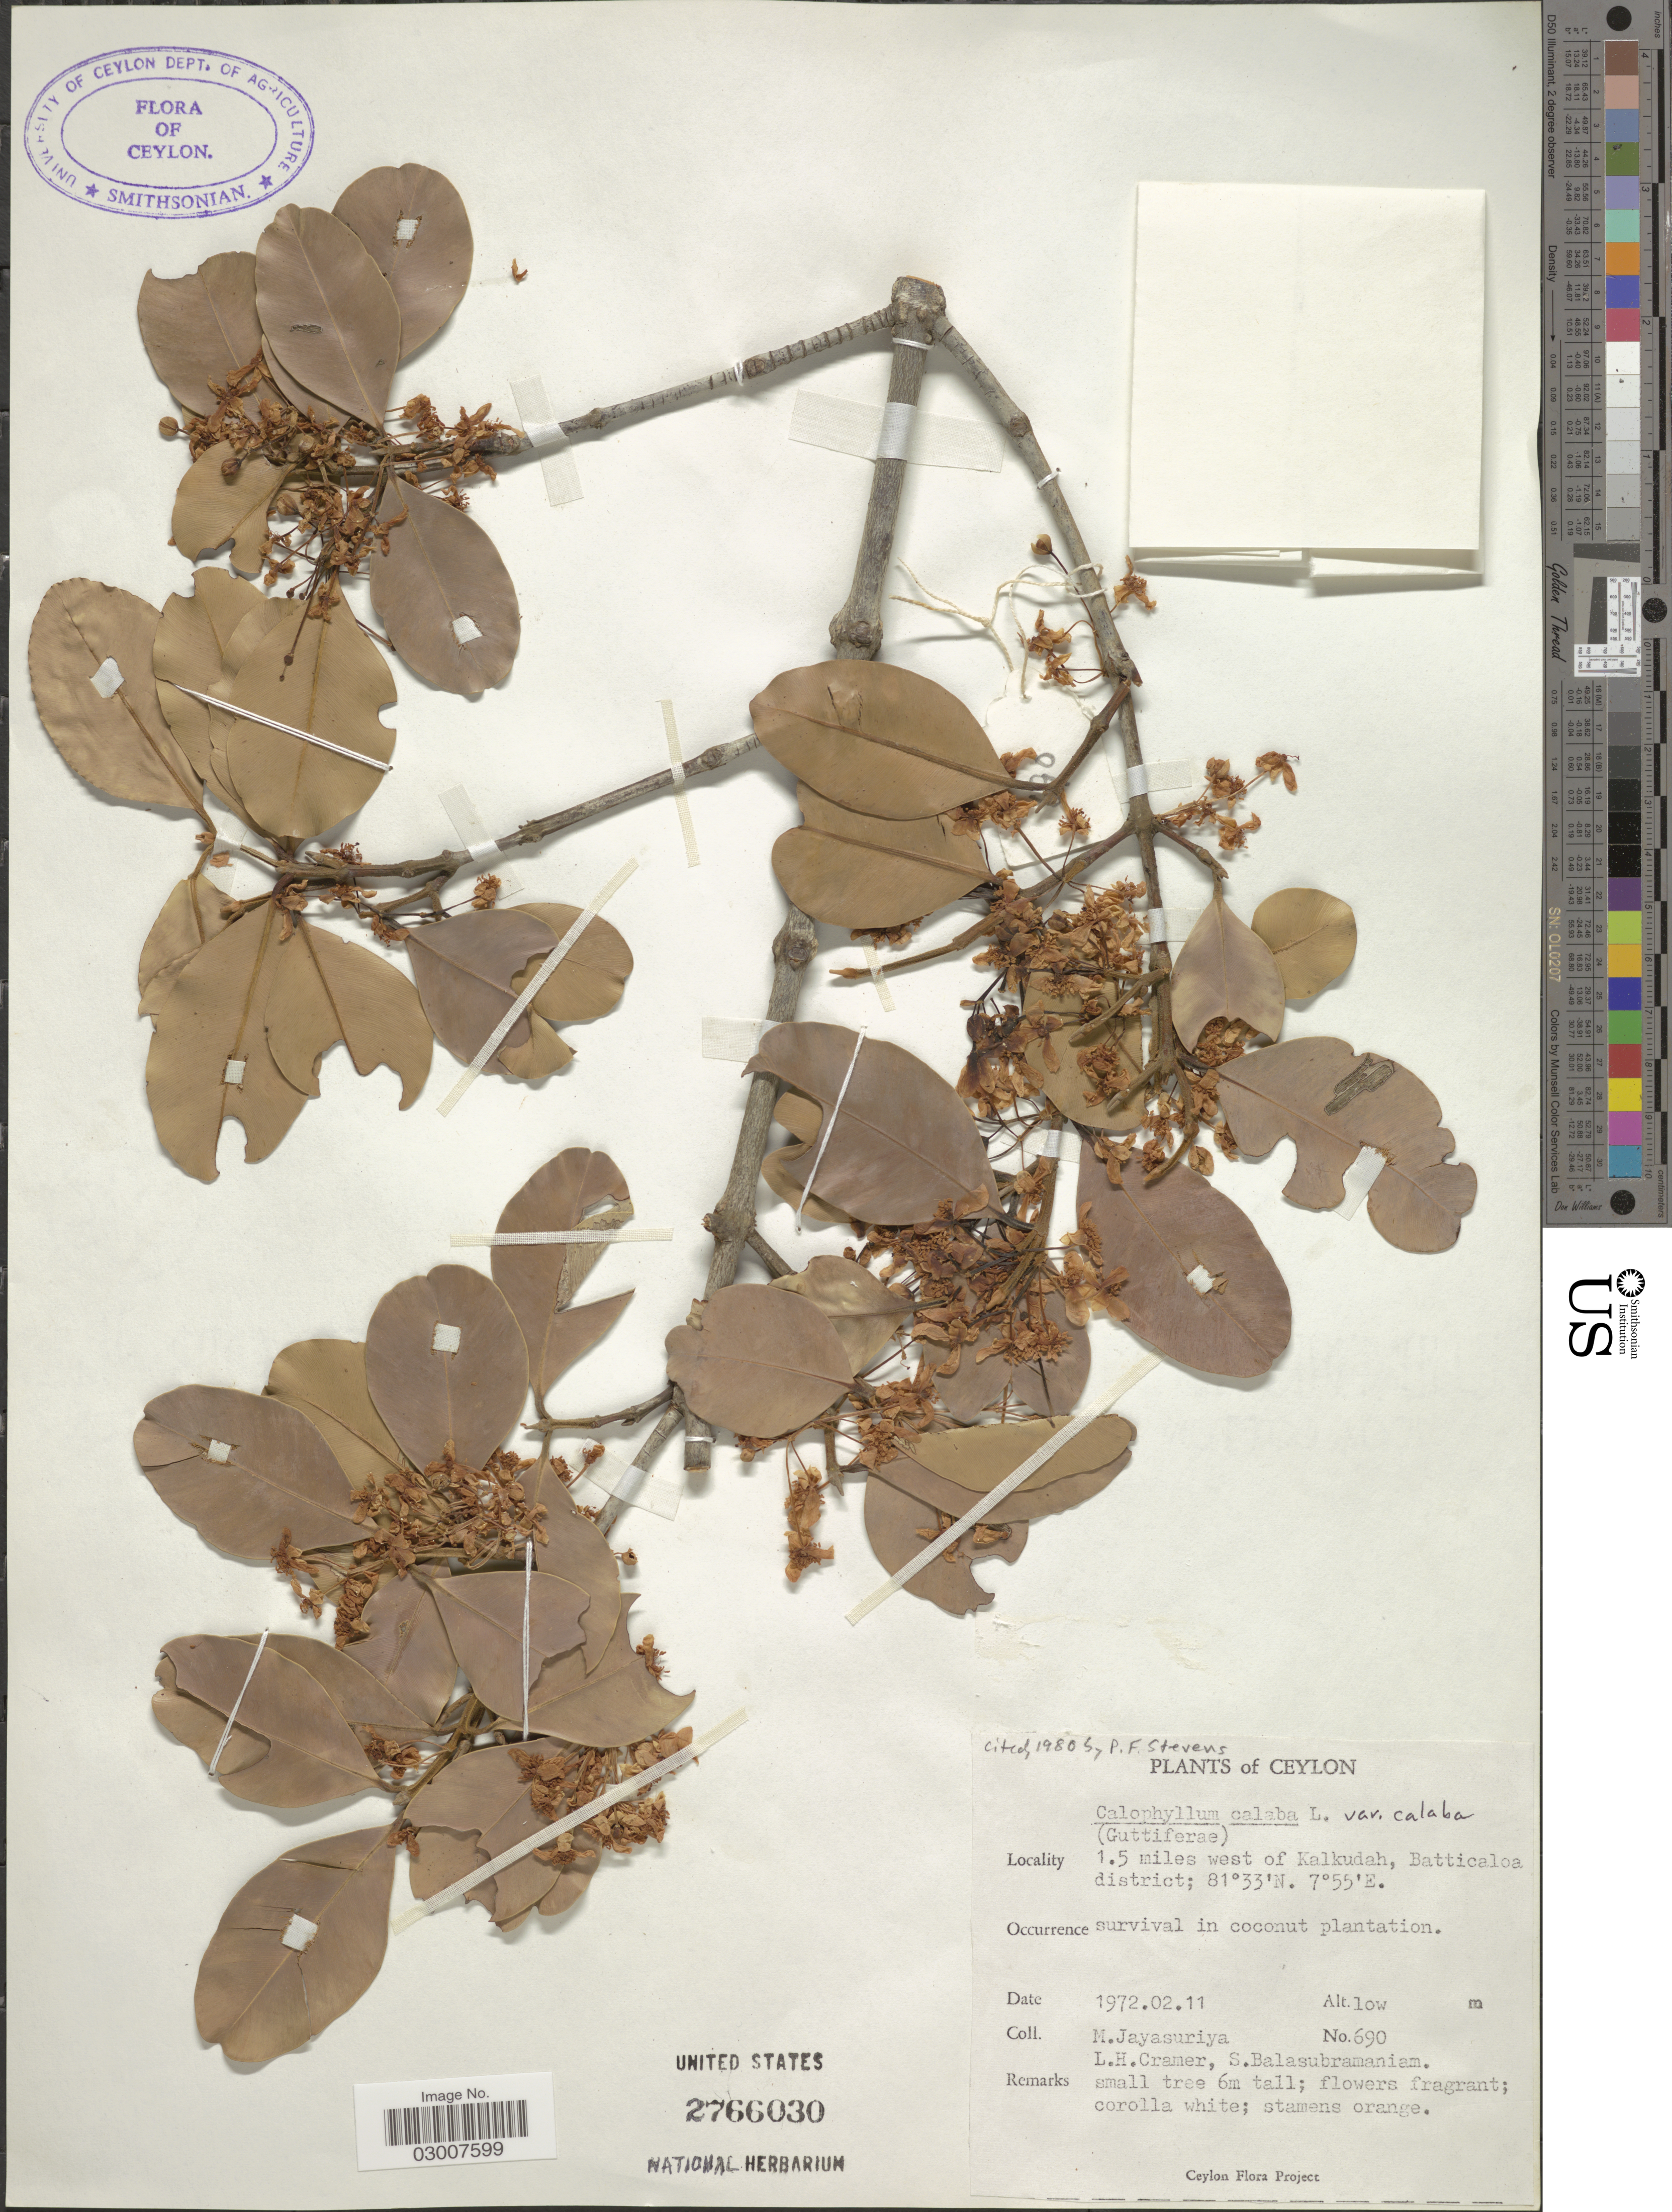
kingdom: Plantae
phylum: Tracheophyta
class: Magnoliopsida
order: Malpighiales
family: Calophyllaceae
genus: Calophyllum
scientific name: Calophyllum calaba var. calaba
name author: L.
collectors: M. Jayasuriya, L. H. Cramer & S. Balasubramaniam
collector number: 690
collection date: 1972-02-11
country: Sri Lanka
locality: Ceylon. 1.5 miles west of Kalkudah, Batticaloa district.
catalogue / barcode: US 2766030